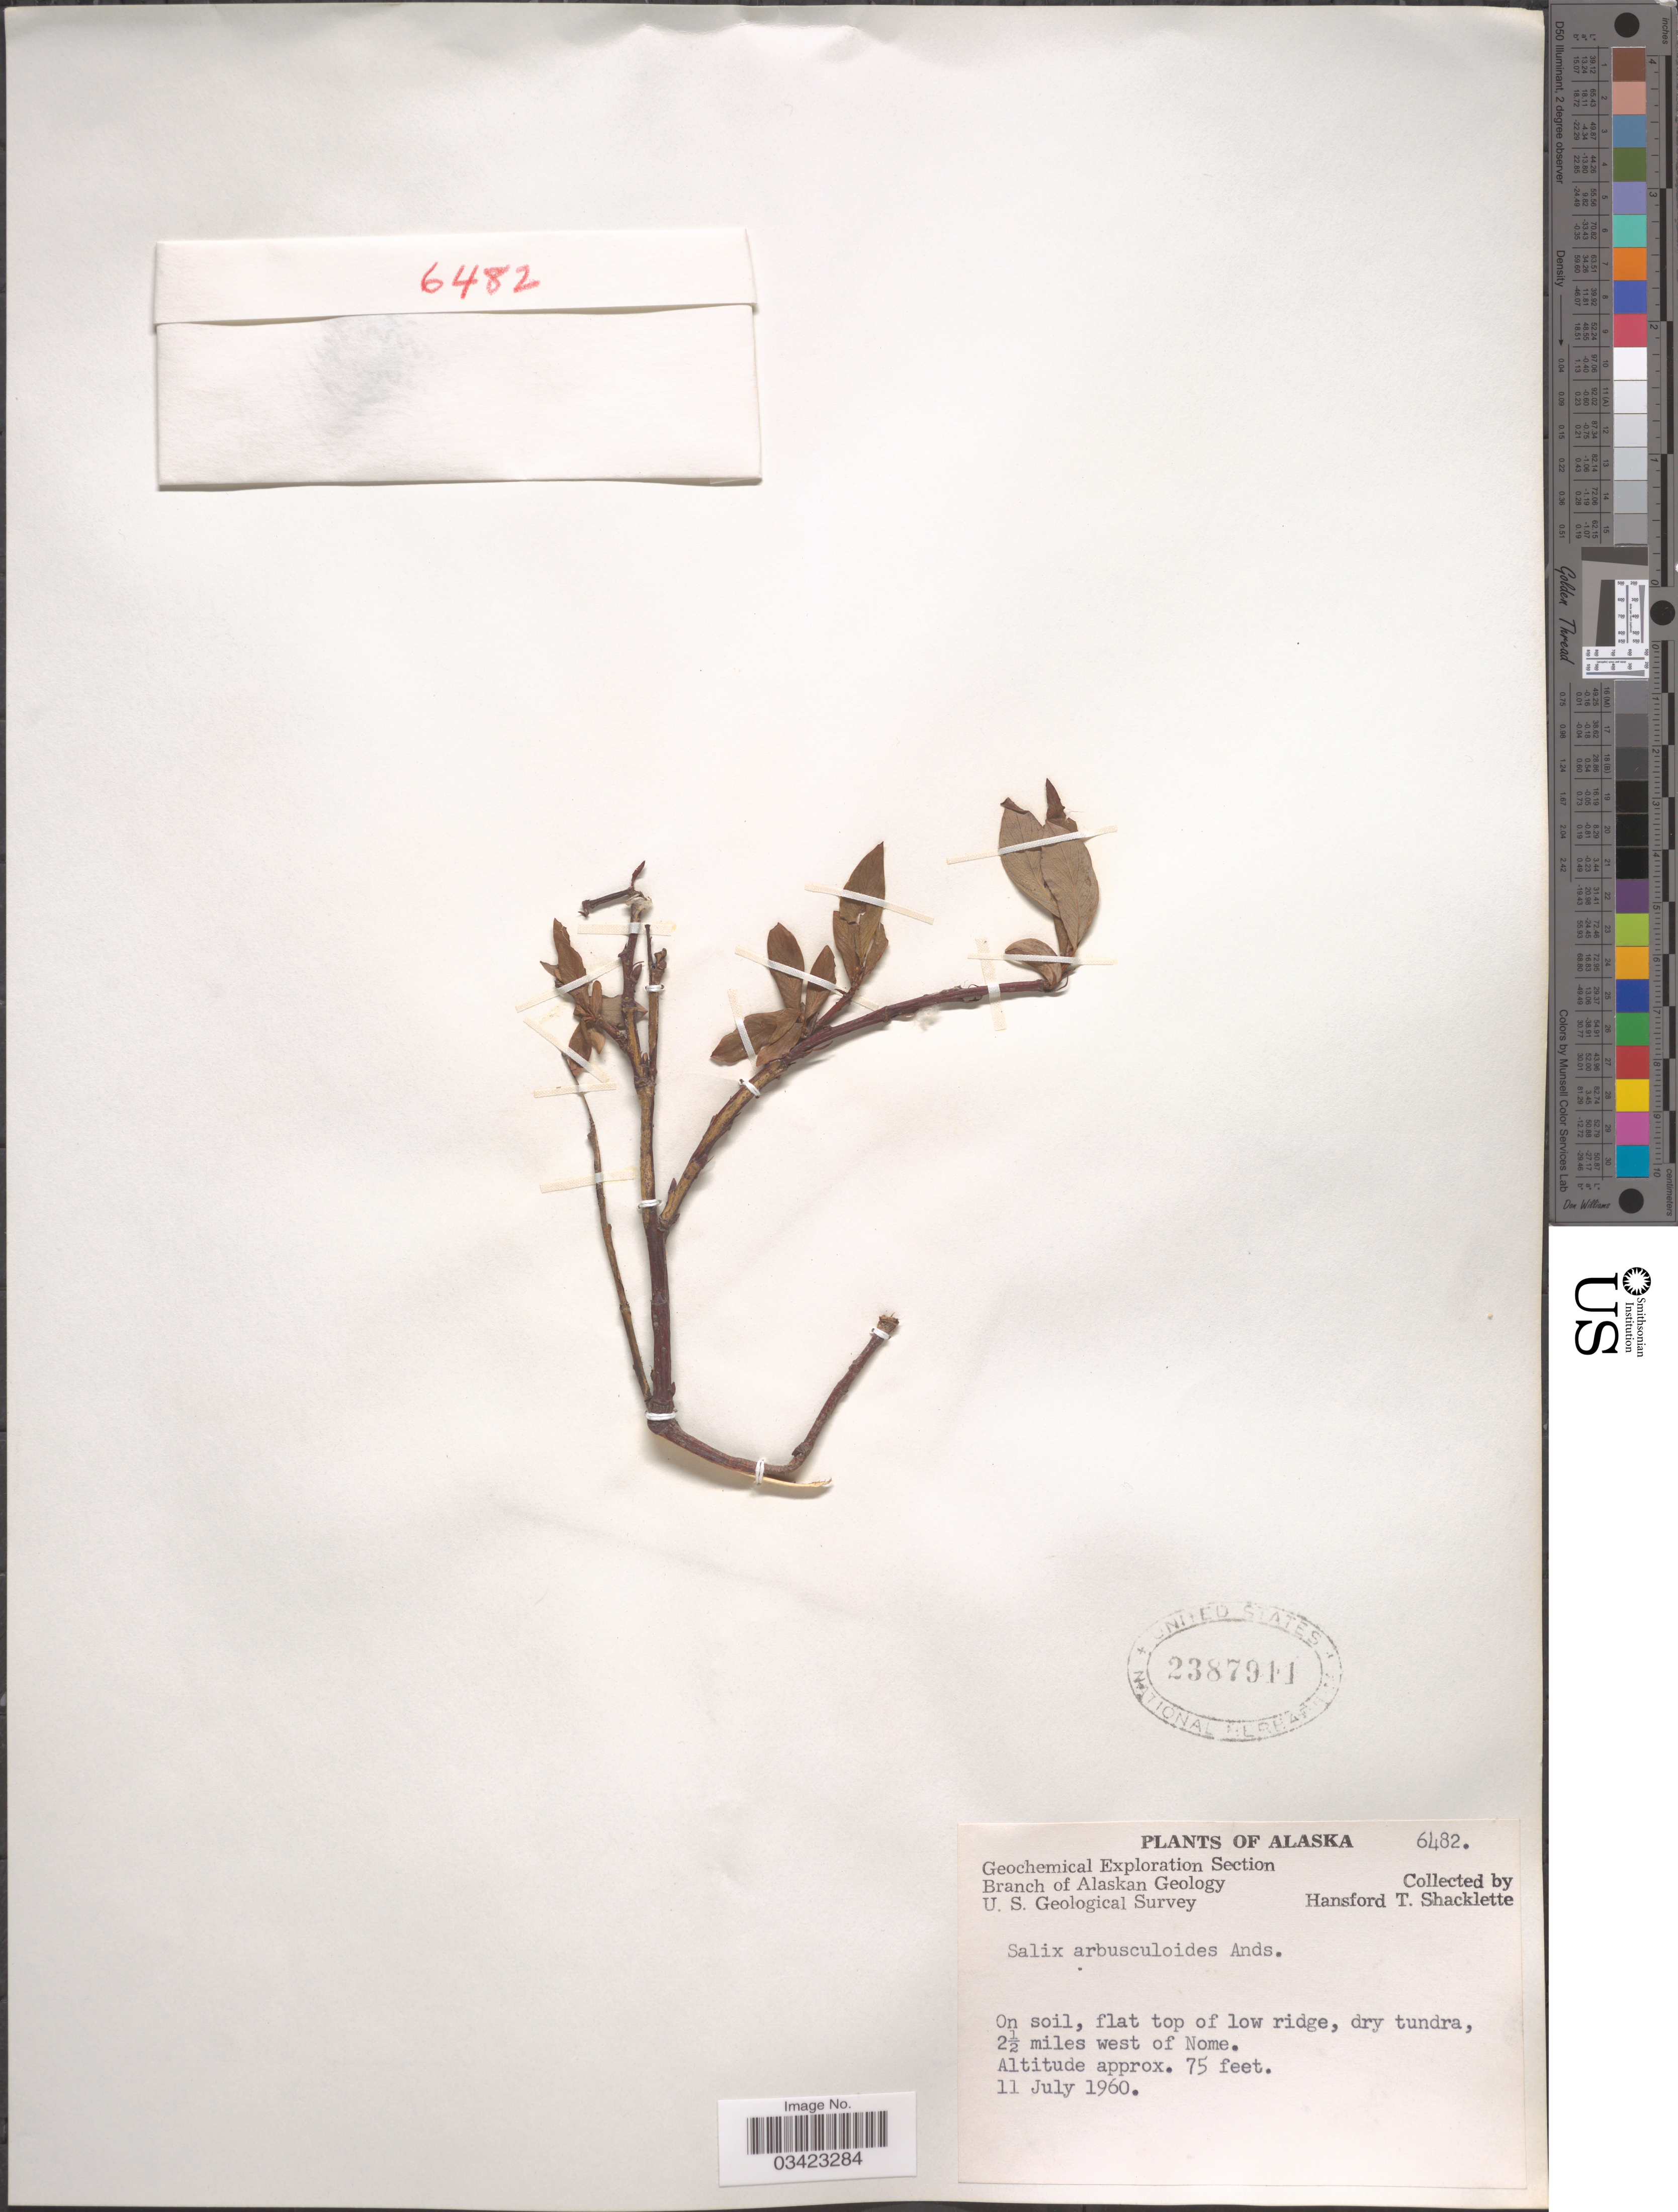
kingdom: Plantae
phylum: Tracheophyta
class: Magnoliopsida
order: Malpighiales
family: Salicaceae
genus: Salix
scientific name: Salix arbusculoides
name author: Andersson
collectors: H. Shacklette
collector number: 6482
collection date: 1960-07-11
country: United States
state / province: Alaska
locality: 2½ miles west of Nome.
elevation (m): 23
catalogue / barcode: US 2387911